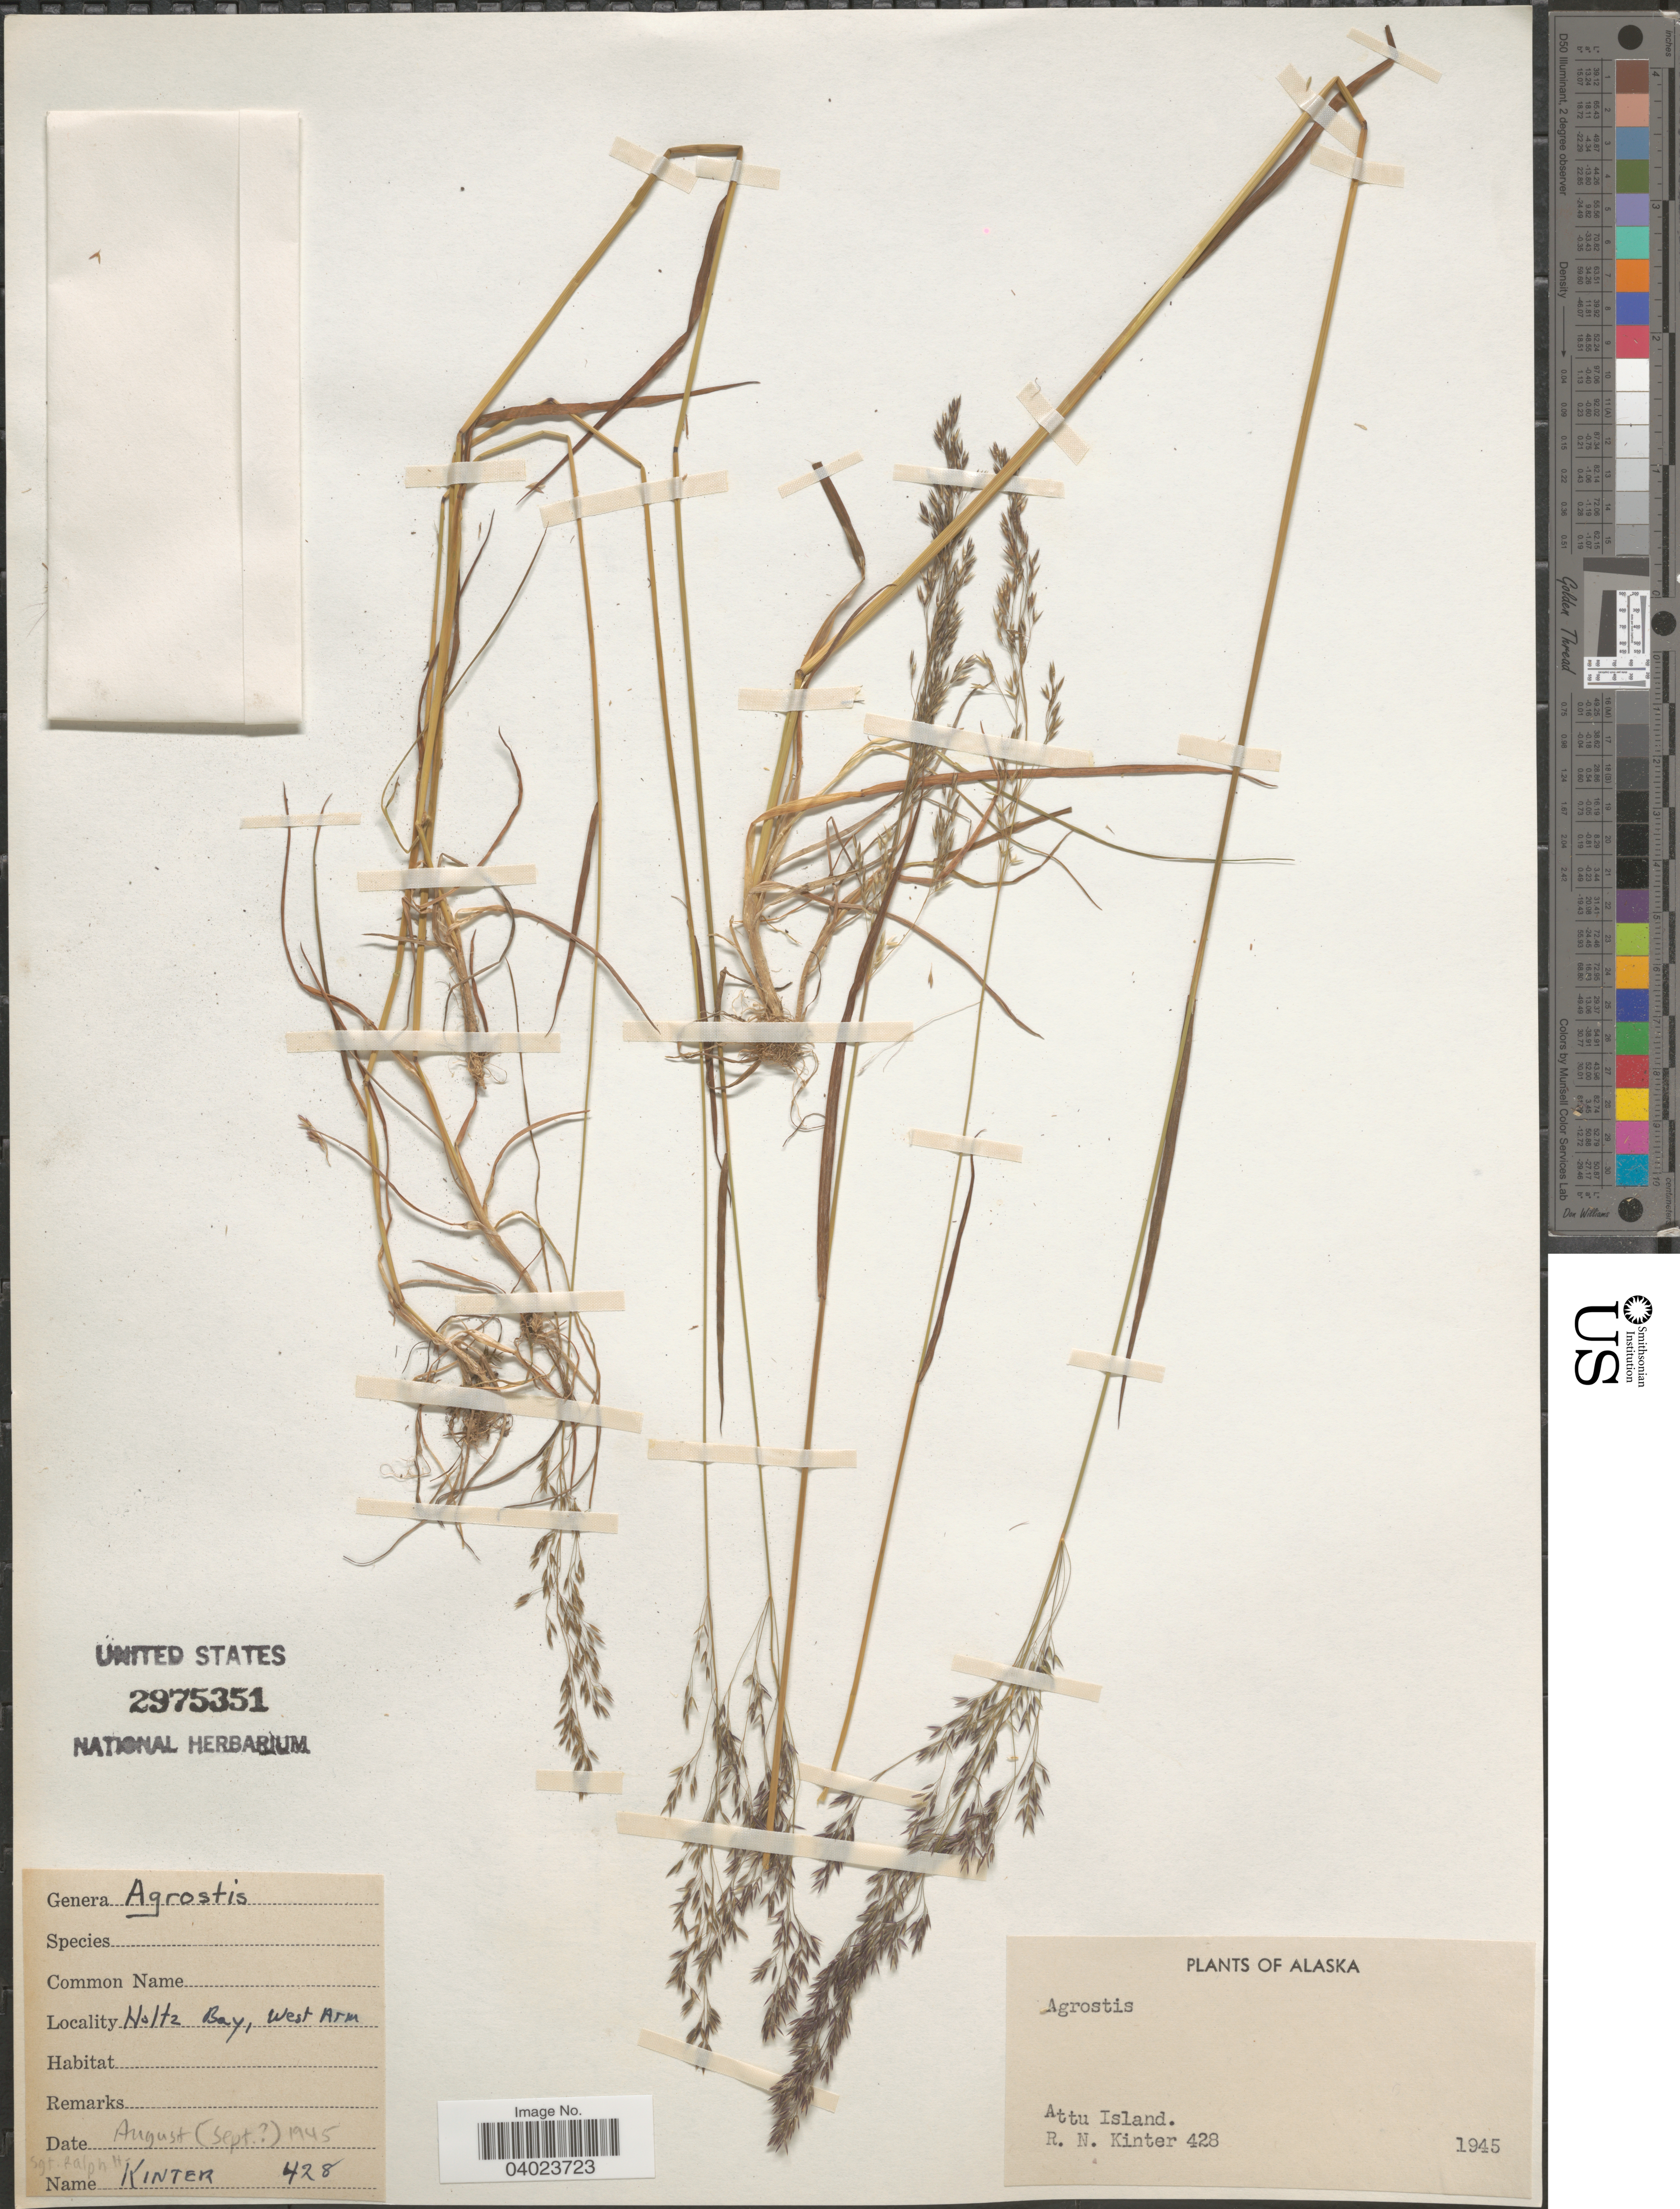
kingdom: Plantae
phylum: Tracheophyta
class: Liliopsida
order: Poales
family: Poaceae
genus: Agrostis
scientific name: Agrostis sp.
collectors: R. Kinter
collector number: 428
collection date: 1945-08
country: United States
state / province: Alaska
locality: Holtz Bay, West Arm. Attu Island.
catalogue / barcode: US 2975351